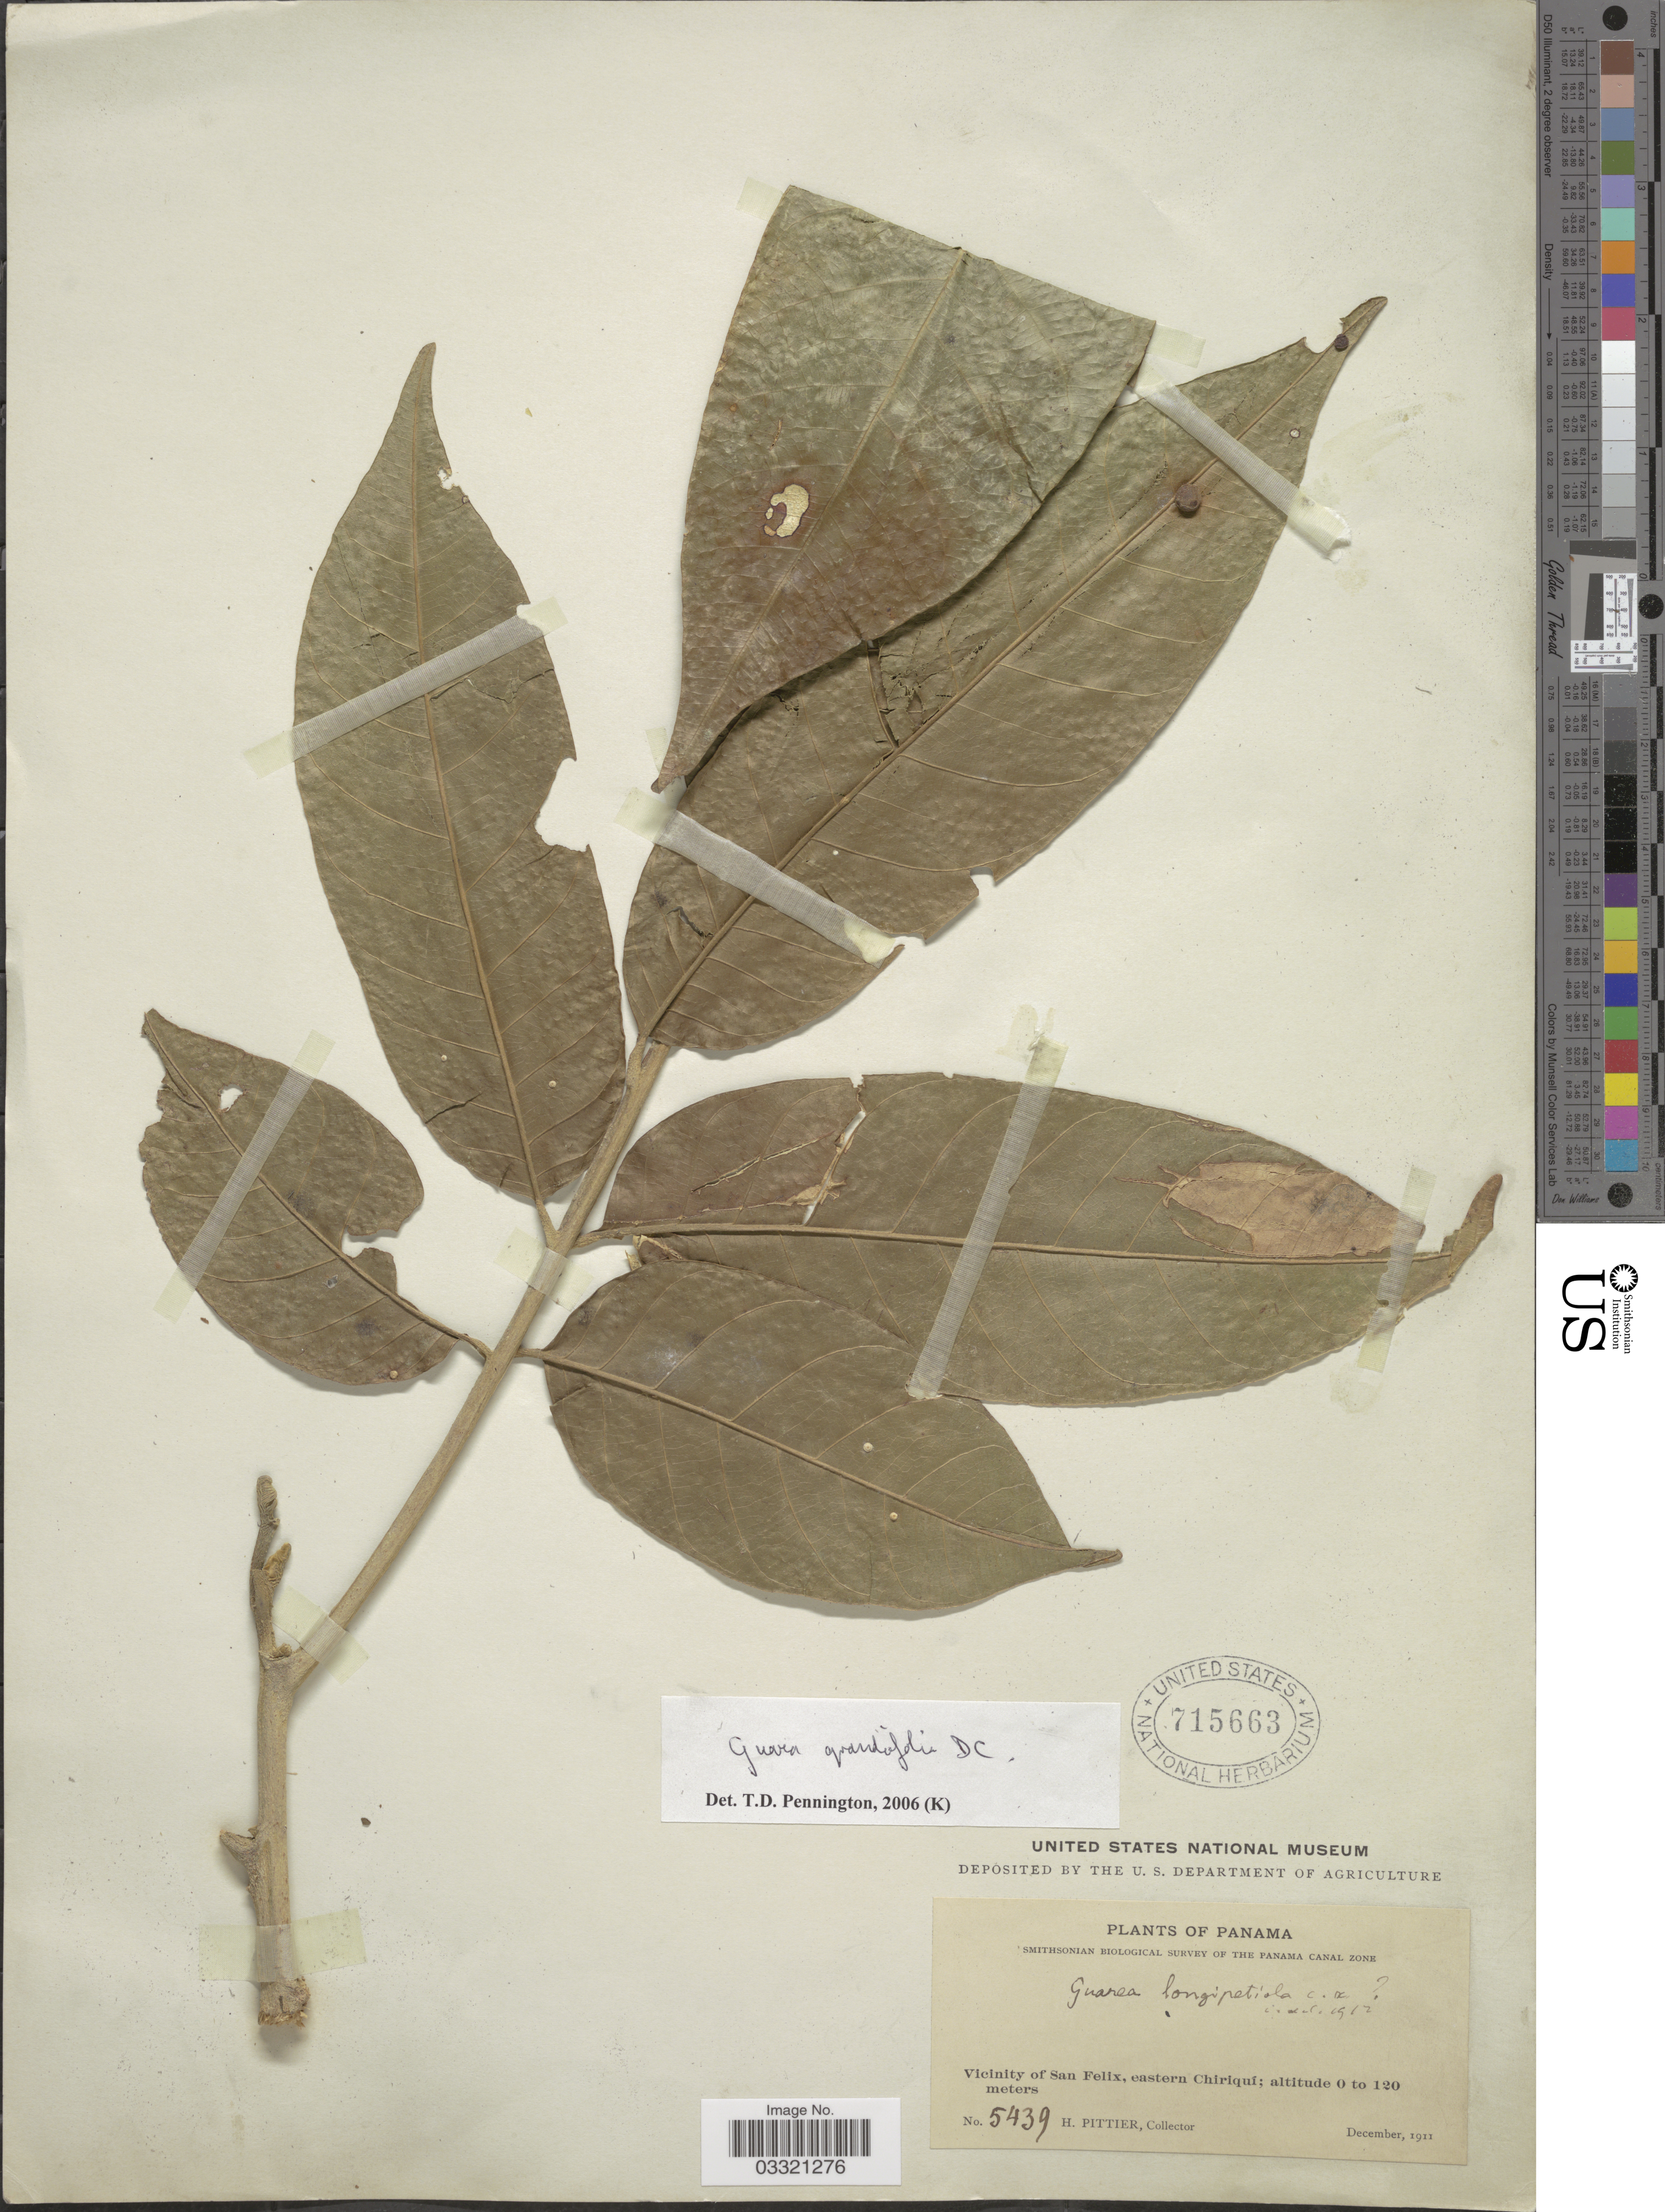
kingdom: Plantae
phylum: Tracheophyta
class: Magnoliopsida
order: Sapindales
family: Meliaceae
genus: Guarea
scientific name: Guarea grandifolia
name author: DC.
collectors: H. F. Pittier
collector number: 5439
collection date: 1911-12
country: Panama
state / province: Chiriqui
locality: Vicinity of San Felix, eastern Chiriquí.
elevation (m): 0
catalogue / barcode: US 715663